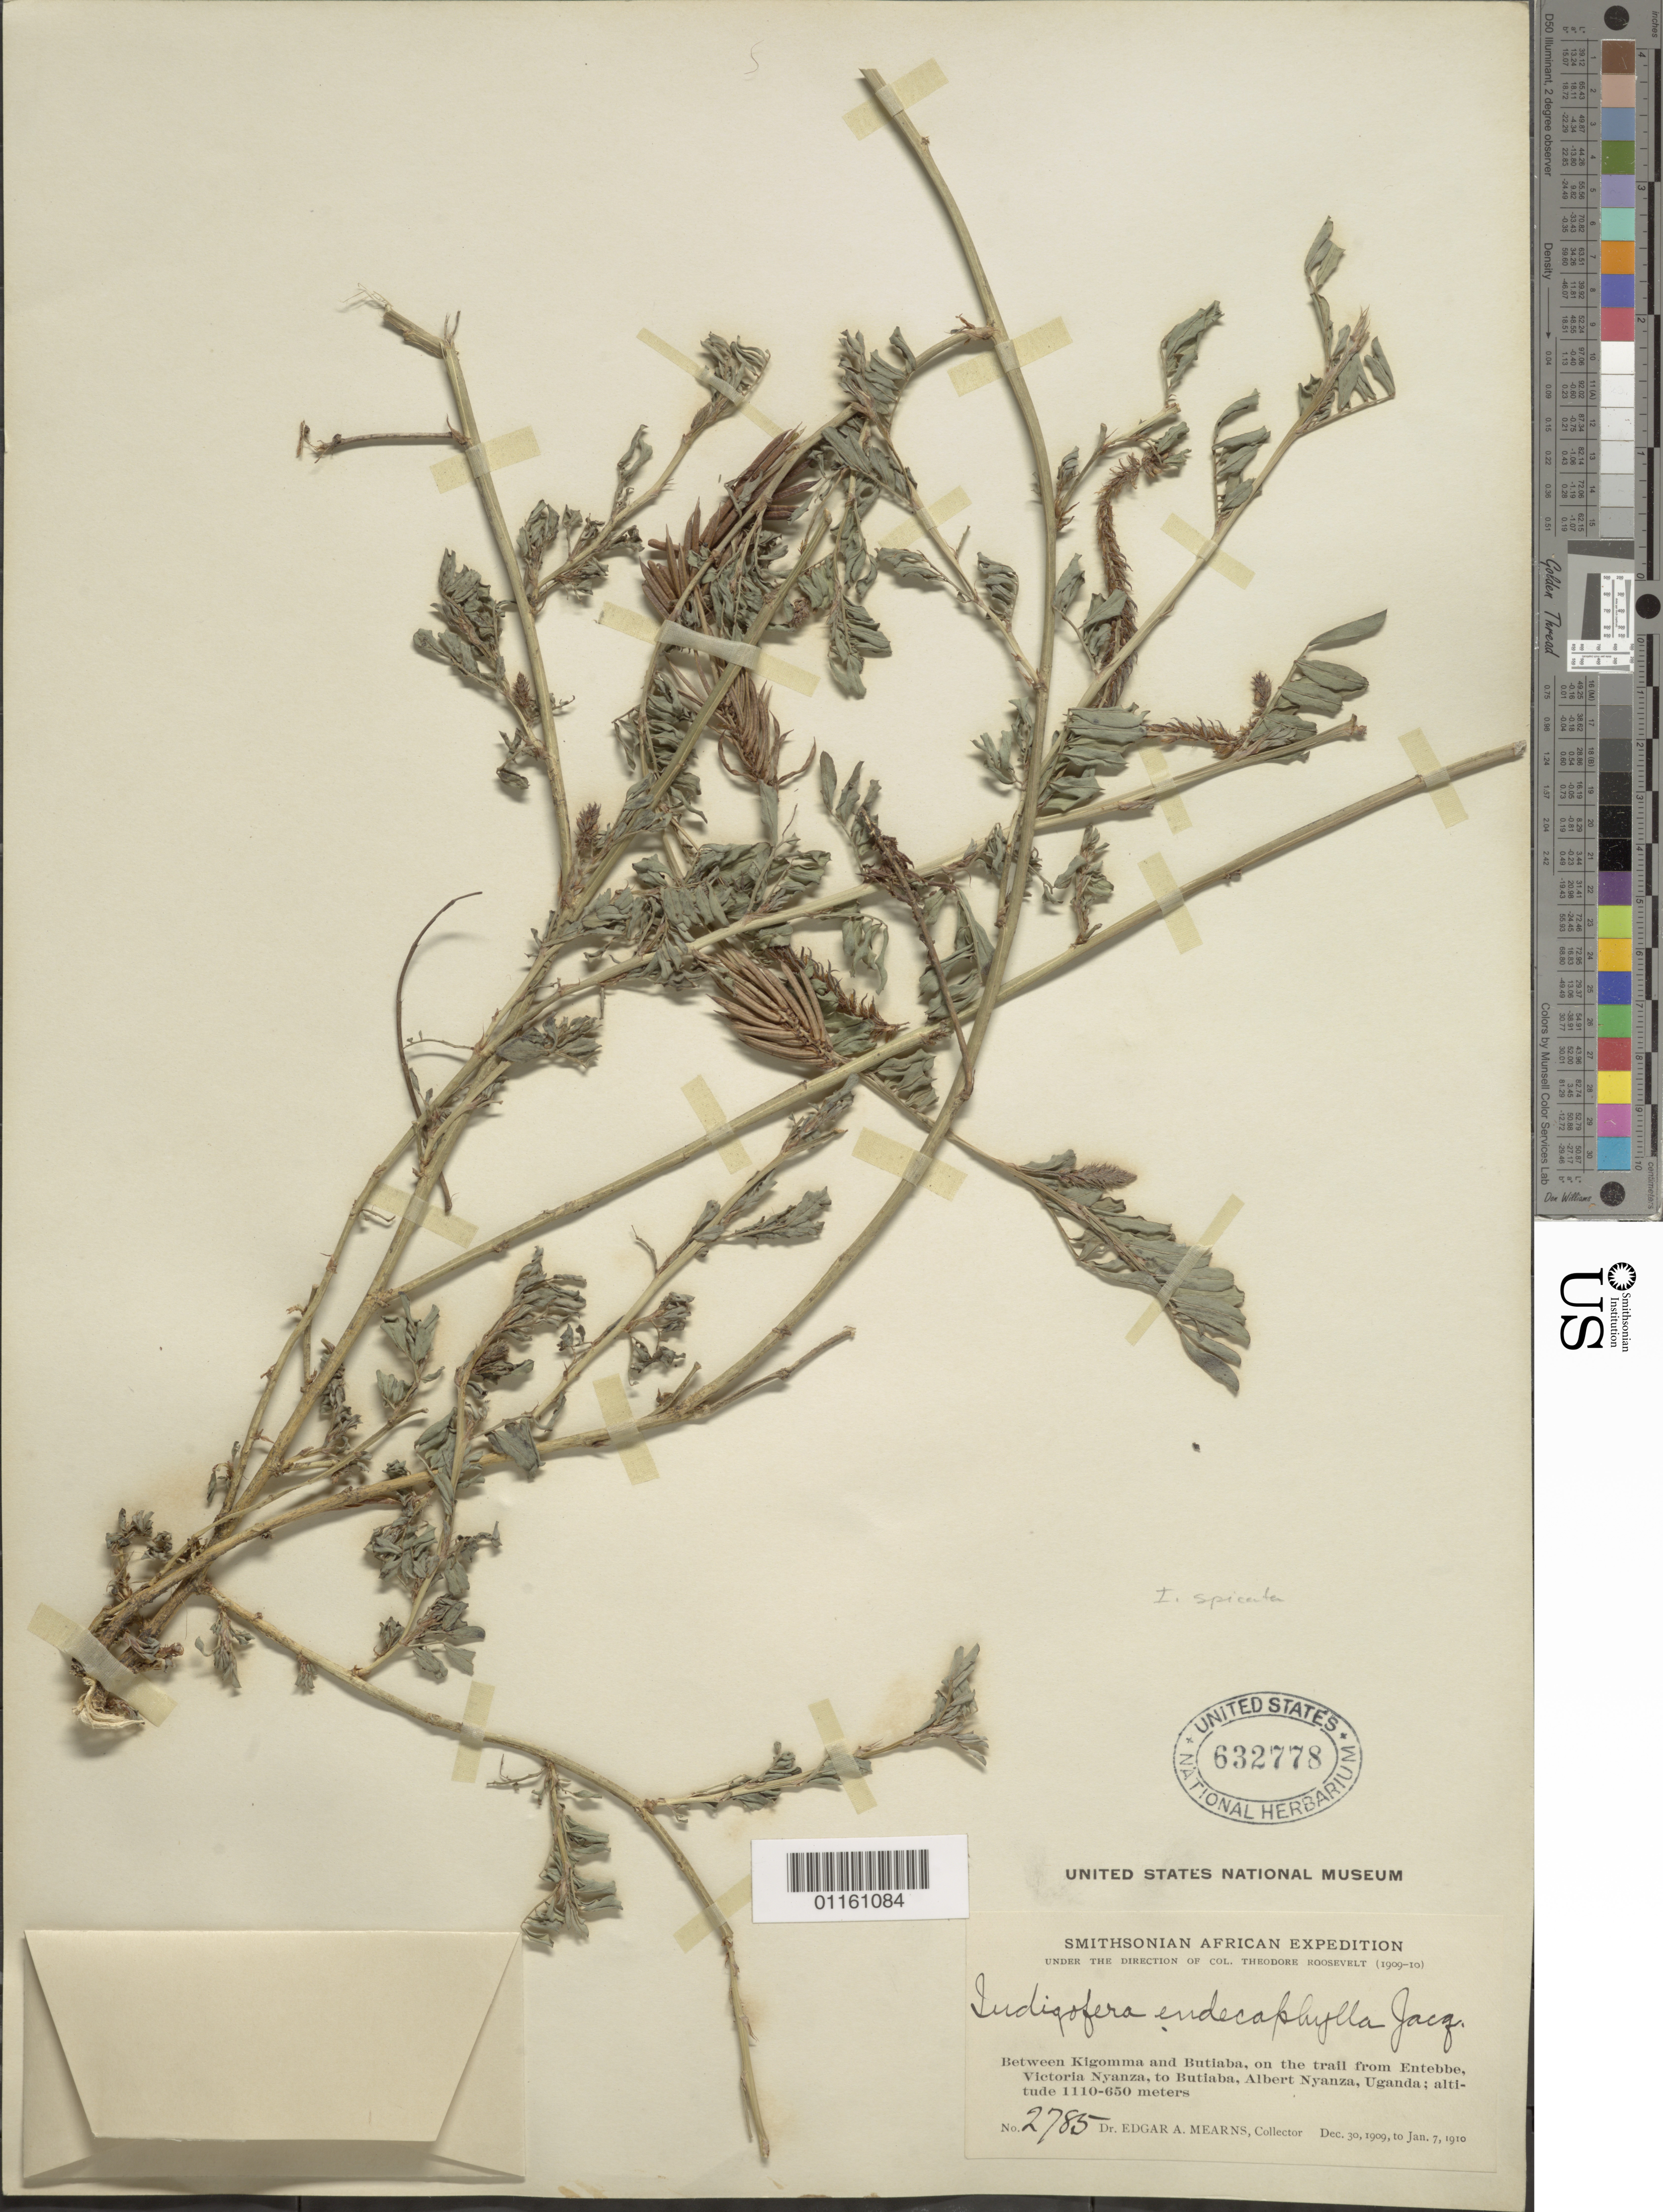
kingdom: Plantae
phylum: Tracheophyta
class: Magnoliopsida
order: Fabales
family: Fabaceae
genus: Indigofera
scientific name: Indigofera endecaphylla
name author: Jacq. ex Poir.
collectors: E. A. Mearns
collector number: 2785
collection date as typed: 30 Dec 1909 to 07 Jan 1909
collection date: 1909-12-30/1910-01-07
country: Uganda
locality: Between Kigoma and Butiaba on the trail from Entebbe, Victoria Nyanza to Butiaba, Albert Nyanza, Uganda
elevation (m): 1110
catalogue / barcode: US 632778